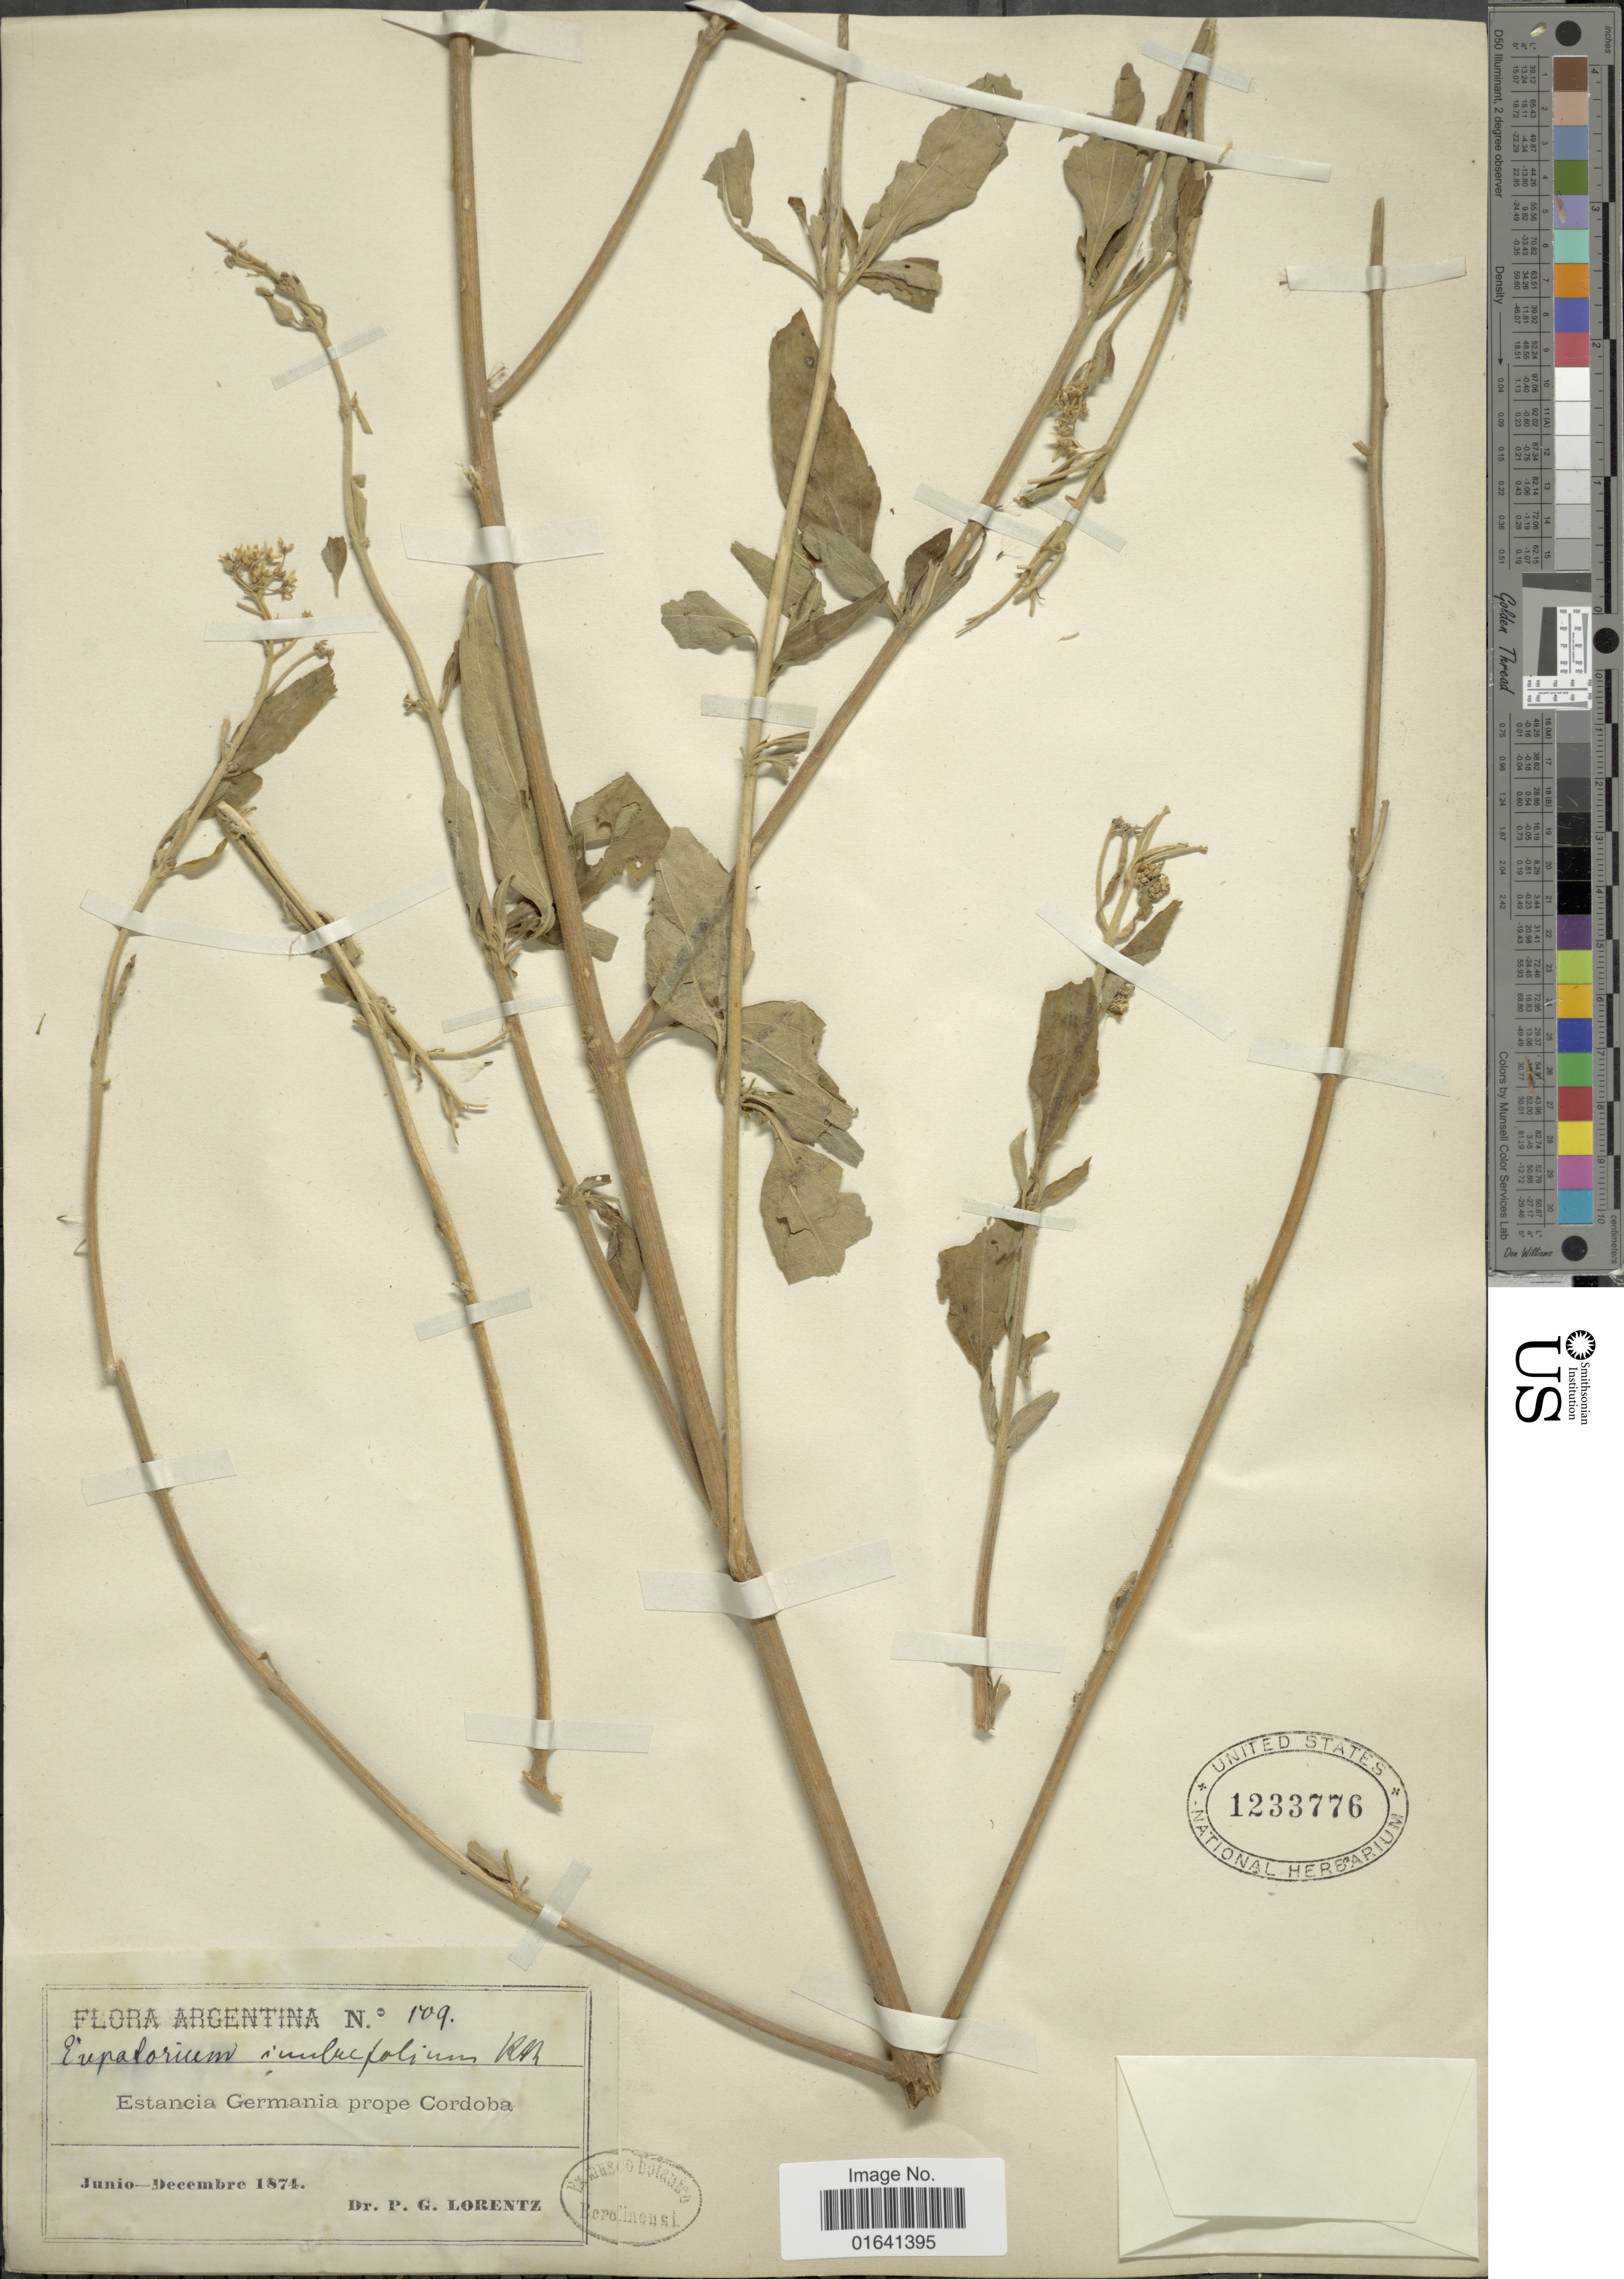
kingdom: Plantae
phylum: Tracheophyta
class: Magnoliopsida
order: Asterales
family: Asteraceae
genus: Austroeupatorium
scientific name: Austroeupatorium inulaefolium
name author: (Kunth) R.M. King & H. Rob.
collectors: P. G. Lorentz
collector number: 109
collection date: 1874-06/1874-12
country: Argentina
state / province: Cordoba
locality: Estancia Germania prope Cordoba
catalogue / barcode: US 1233776